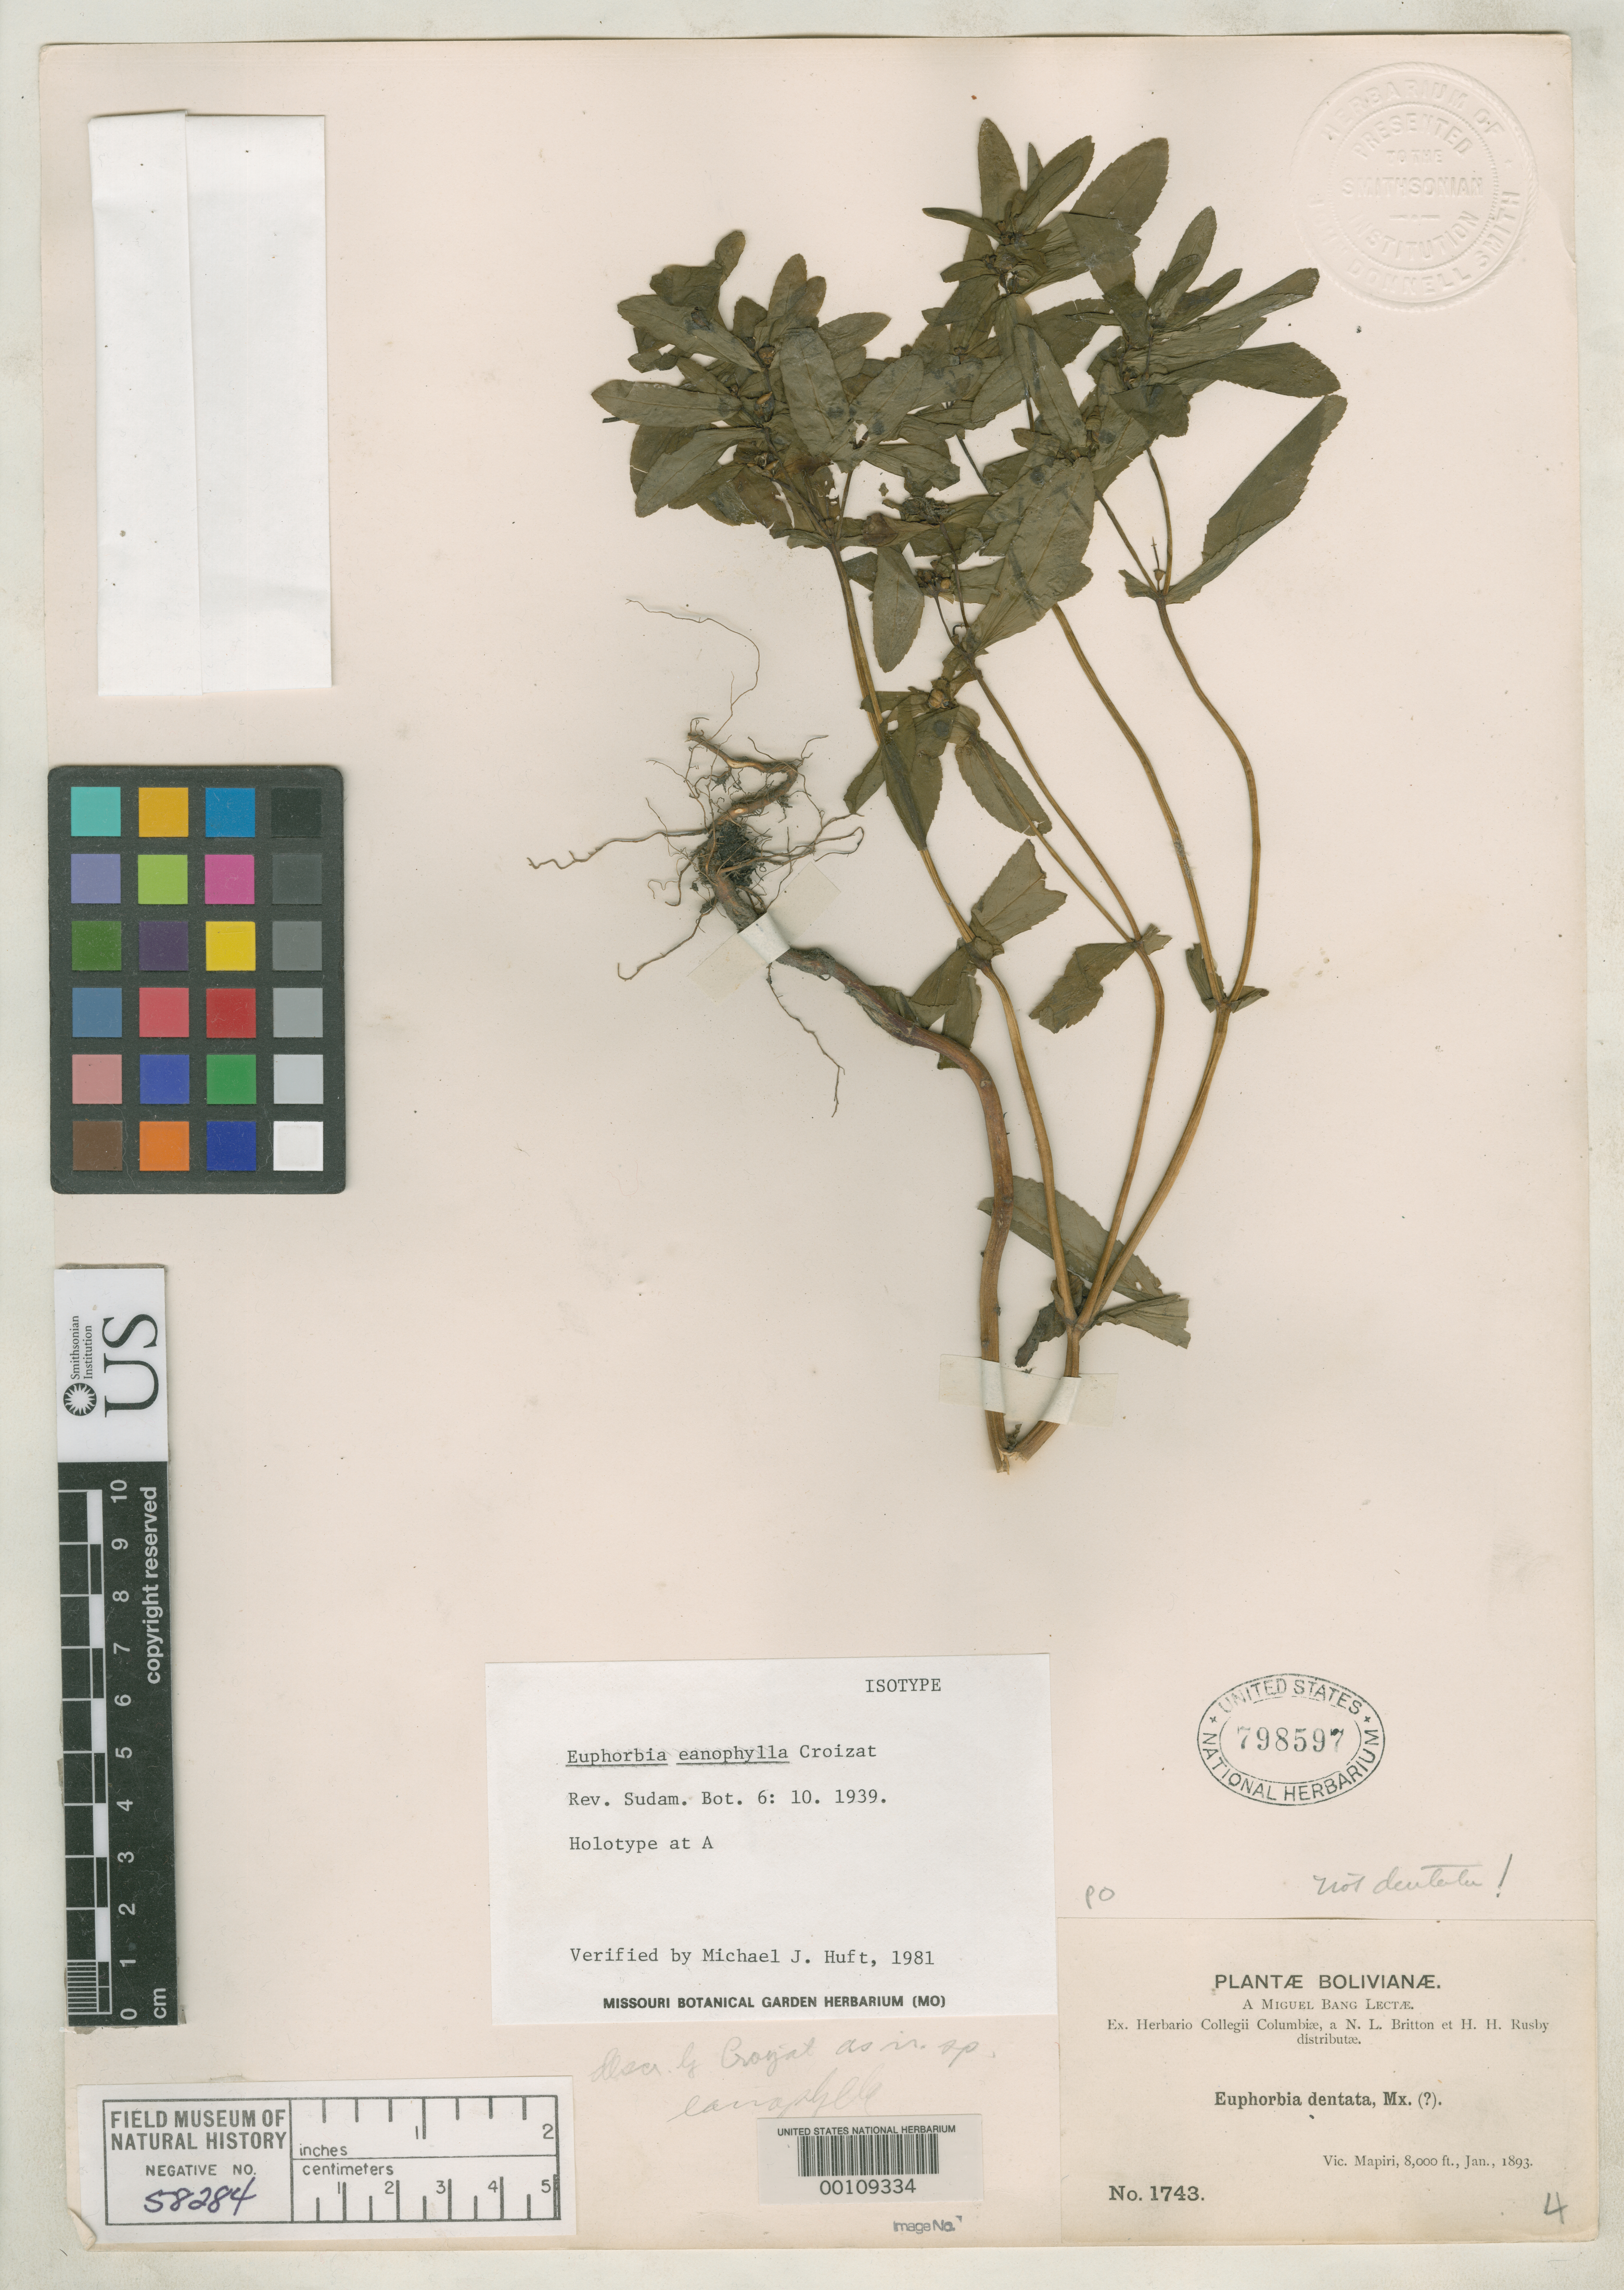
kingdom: Plantae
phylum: Tracheophyta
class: Magnoliopsida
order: Malpighiales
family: Euphorbiaceae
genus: Euphorbia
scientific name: Euphorbia eanophylla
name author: Croizat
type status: Isotype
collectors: M. Bang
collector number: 1743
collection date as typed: Jan 1893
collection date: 1893-01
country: Bolivia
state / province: La Paz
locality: Mapiri.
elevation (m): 2438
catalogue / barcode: US 798597